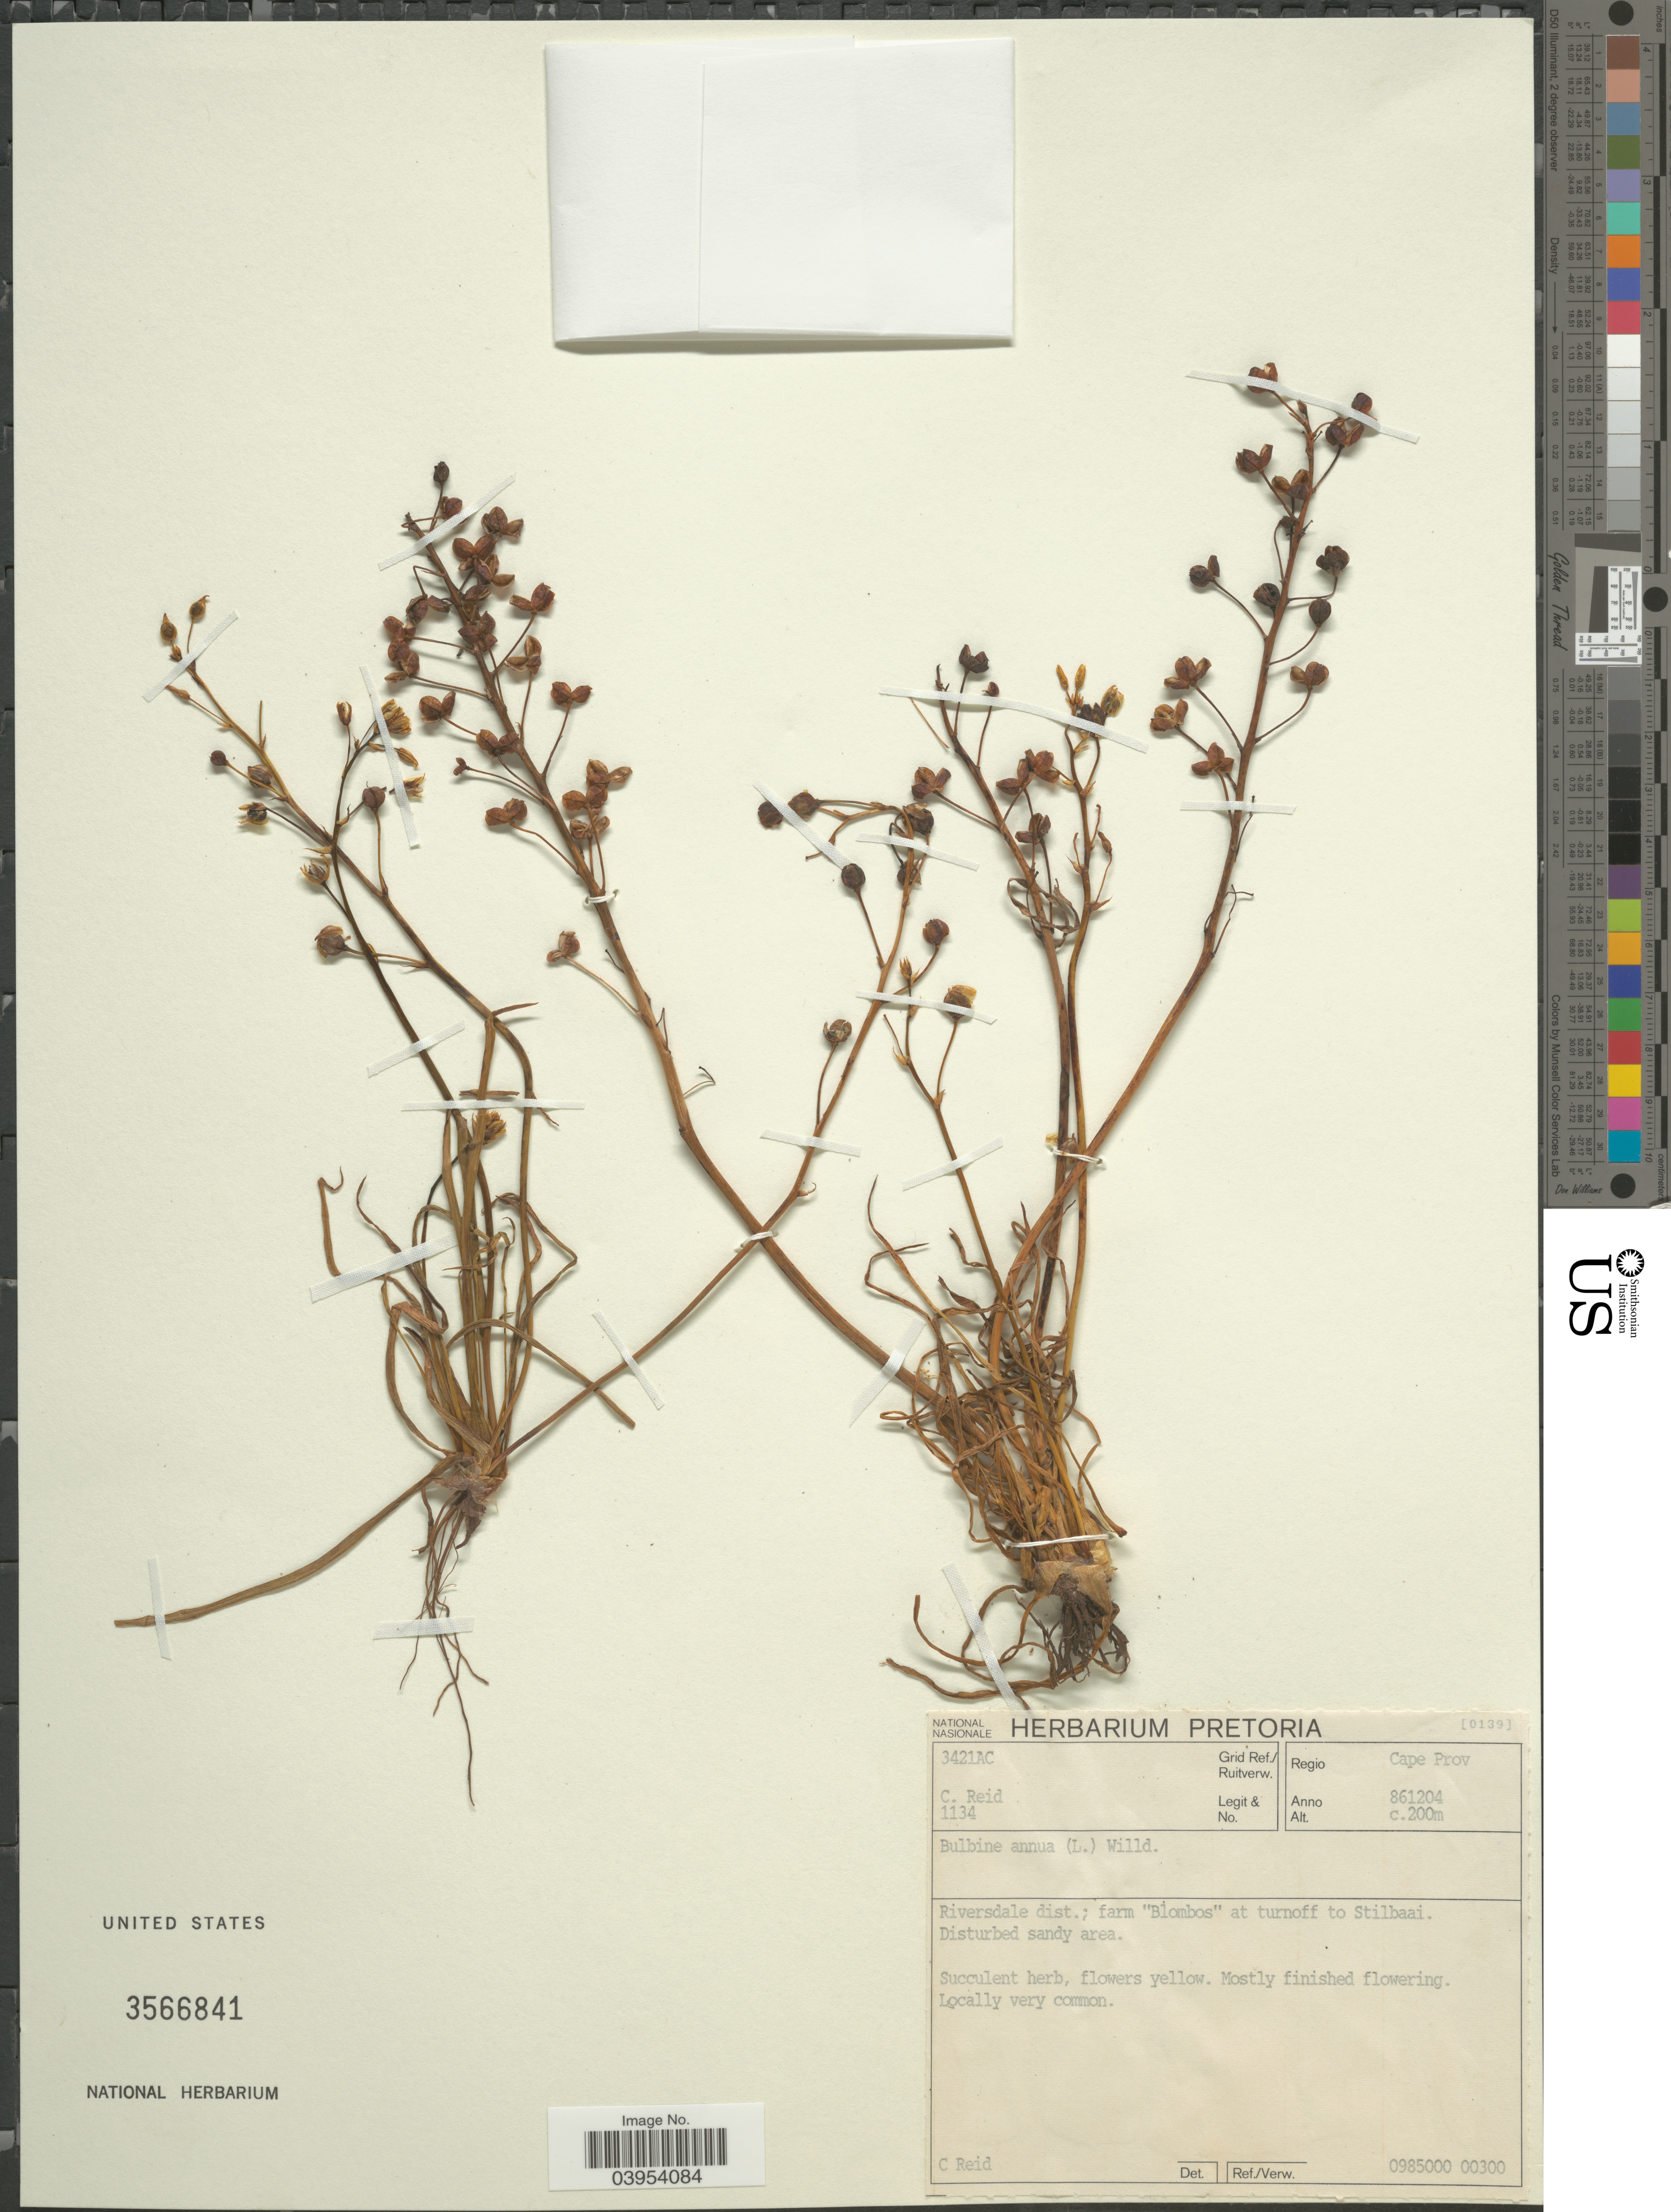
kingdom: Plantae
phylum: Tracheophyta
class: Liliopsida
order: Asparagales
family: Asphodelaceae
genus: Bulbine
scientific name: Bulbine annua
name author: (L.) Willd.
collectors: C. Reid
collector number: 1134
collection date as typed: Transcribed d/m/y: 4/12/86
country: South Africa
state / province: Western Cape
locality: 3421AC Grid Ref./Ruitverw. Regio Cape Prov. Riverside dist.; farm "Blombos" at turnoff to Stilbaai.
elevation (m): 200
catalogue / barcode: US 3566841